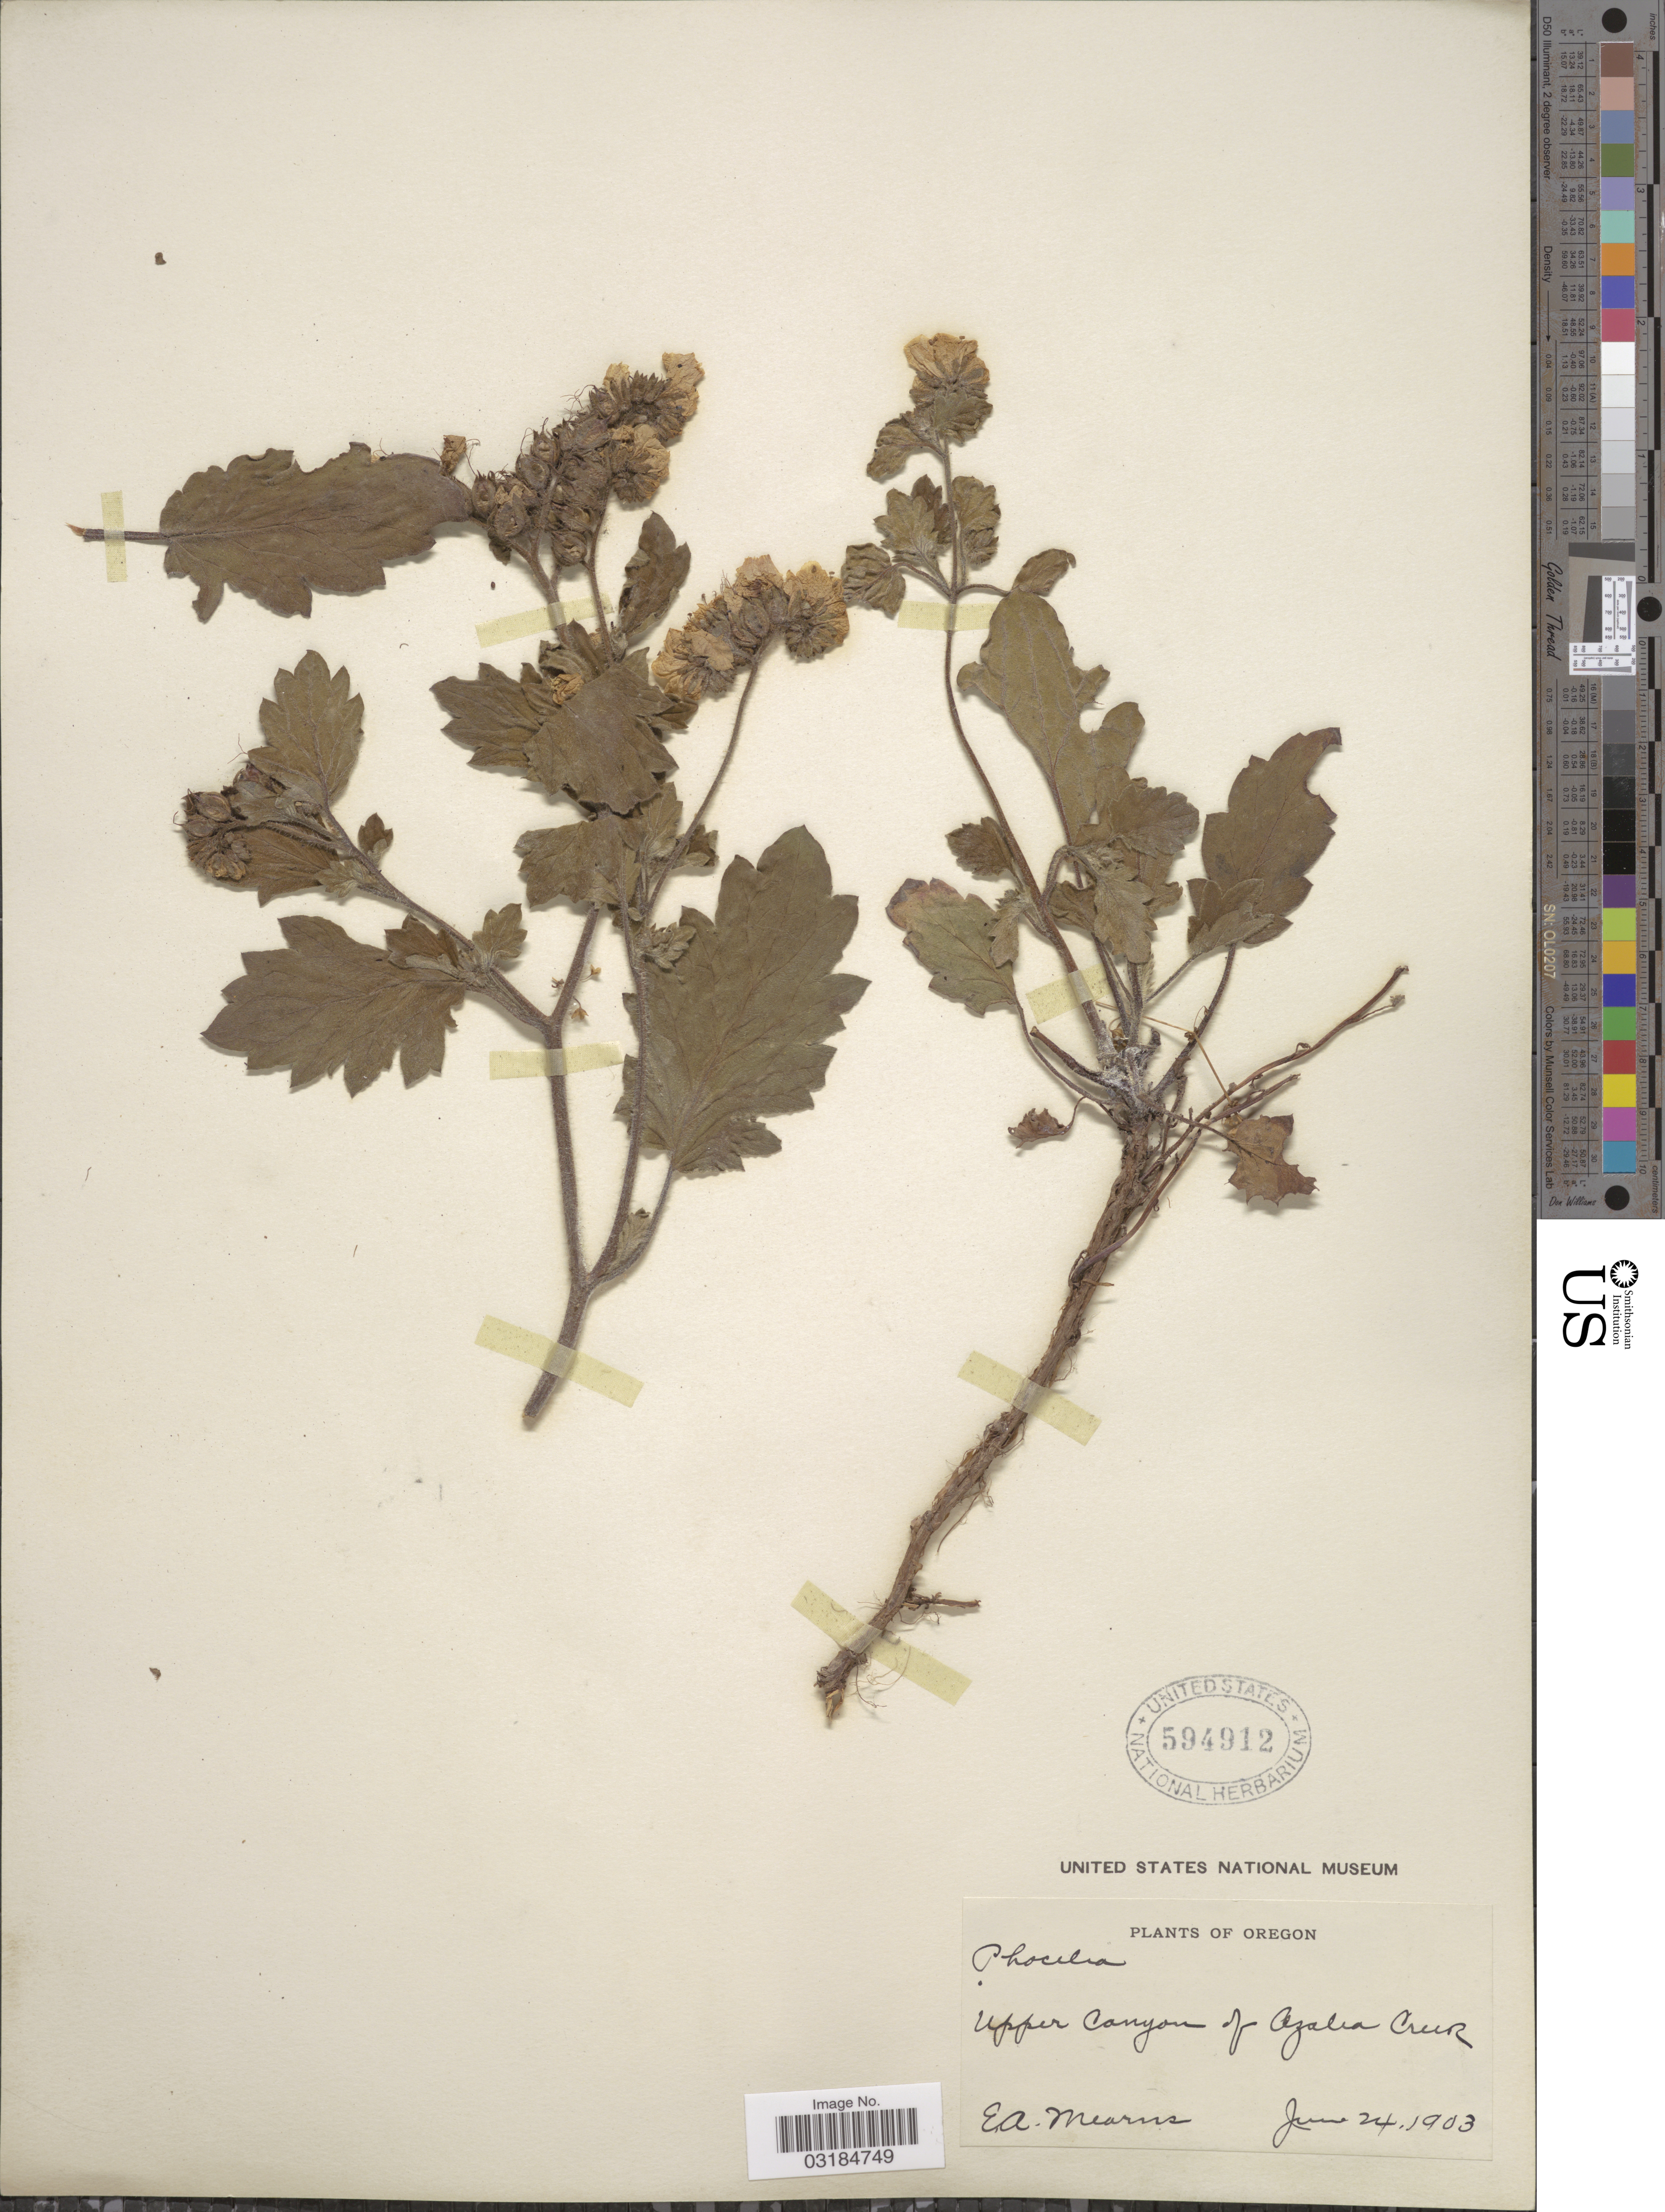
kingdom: Plantae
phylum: Tracheophyta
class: Magnoliopsida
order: Boraginales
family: Hydrophyllaceae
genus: Phacelia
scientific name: Phacelia bolanderi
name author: A. Gray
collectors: E. A. Mearns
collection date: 1903-06-24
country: United States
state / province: Oregon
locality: Upper Canyon of Azalea Creek.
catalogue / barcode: US 594912